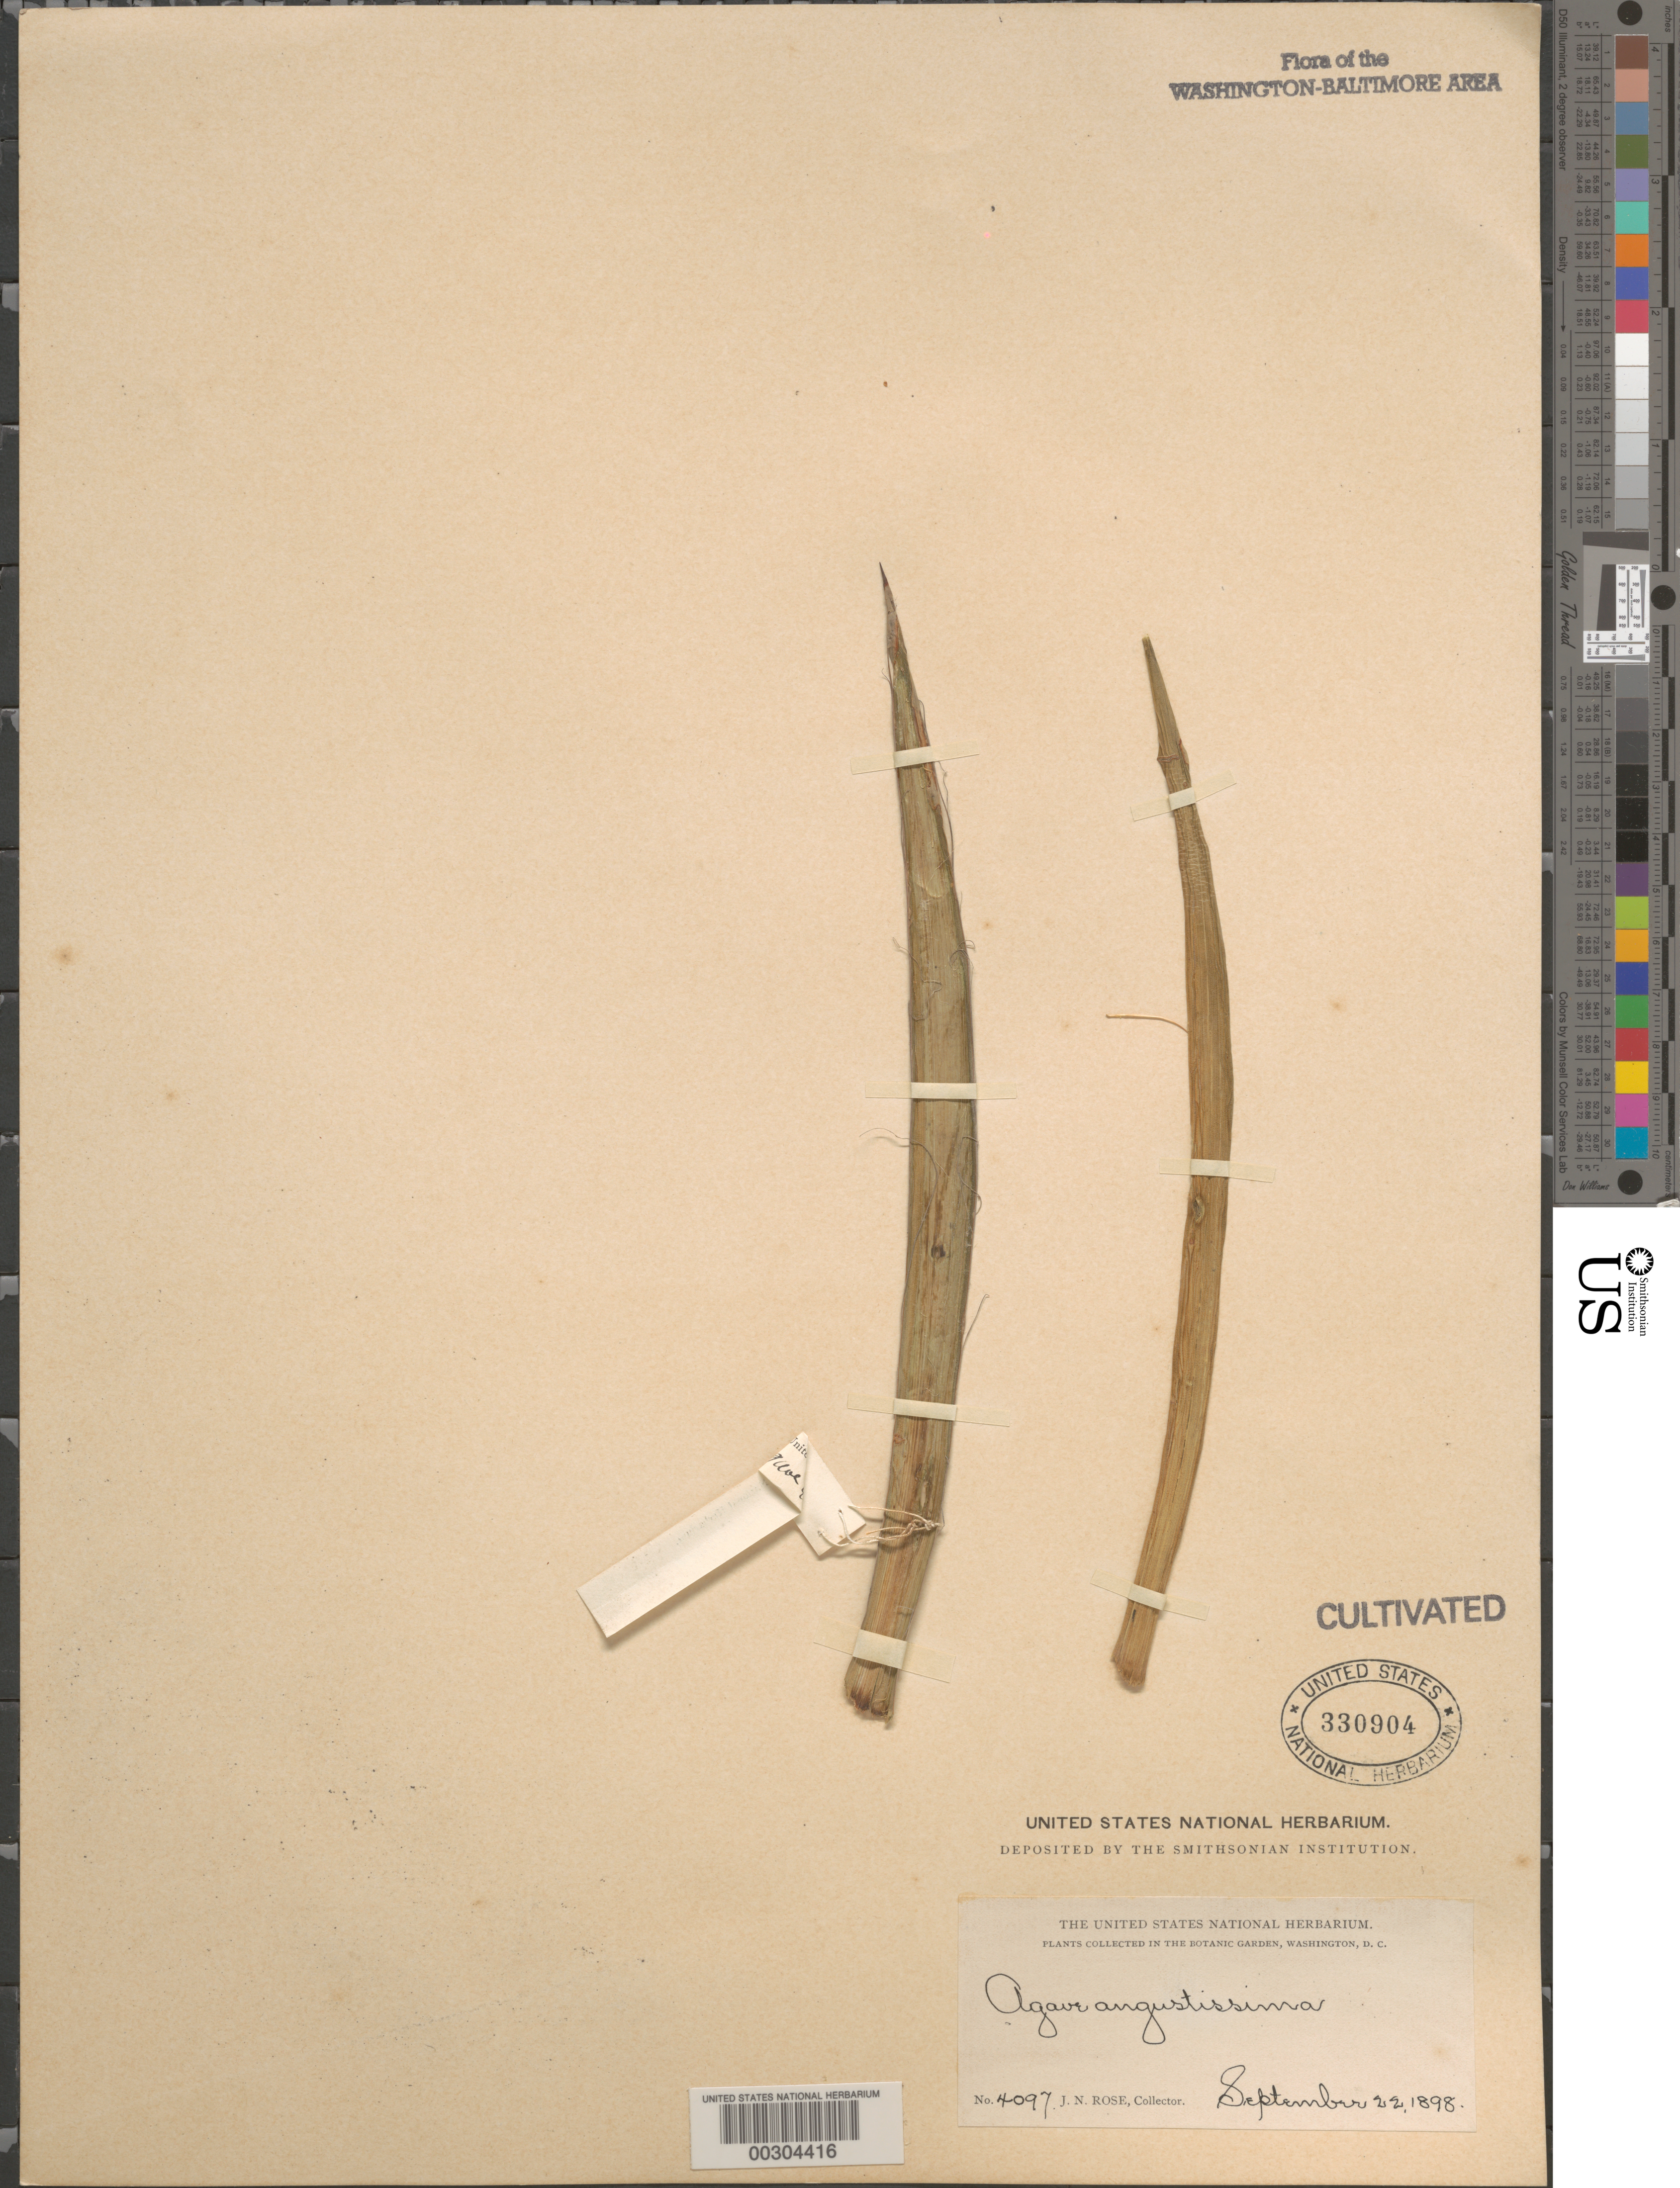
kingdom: Plantae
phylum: Tracheophyta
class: Liliopsida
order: Asparagales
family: Asparagaceae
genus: Agave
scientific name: Agave angustissima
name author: Engelm.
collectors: J. N. Rose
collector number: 4097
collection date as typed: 22 Sep 1898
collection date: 1898-09-22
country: United States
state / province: District of Columbia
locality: Botanical gardens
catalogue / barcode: US 330904